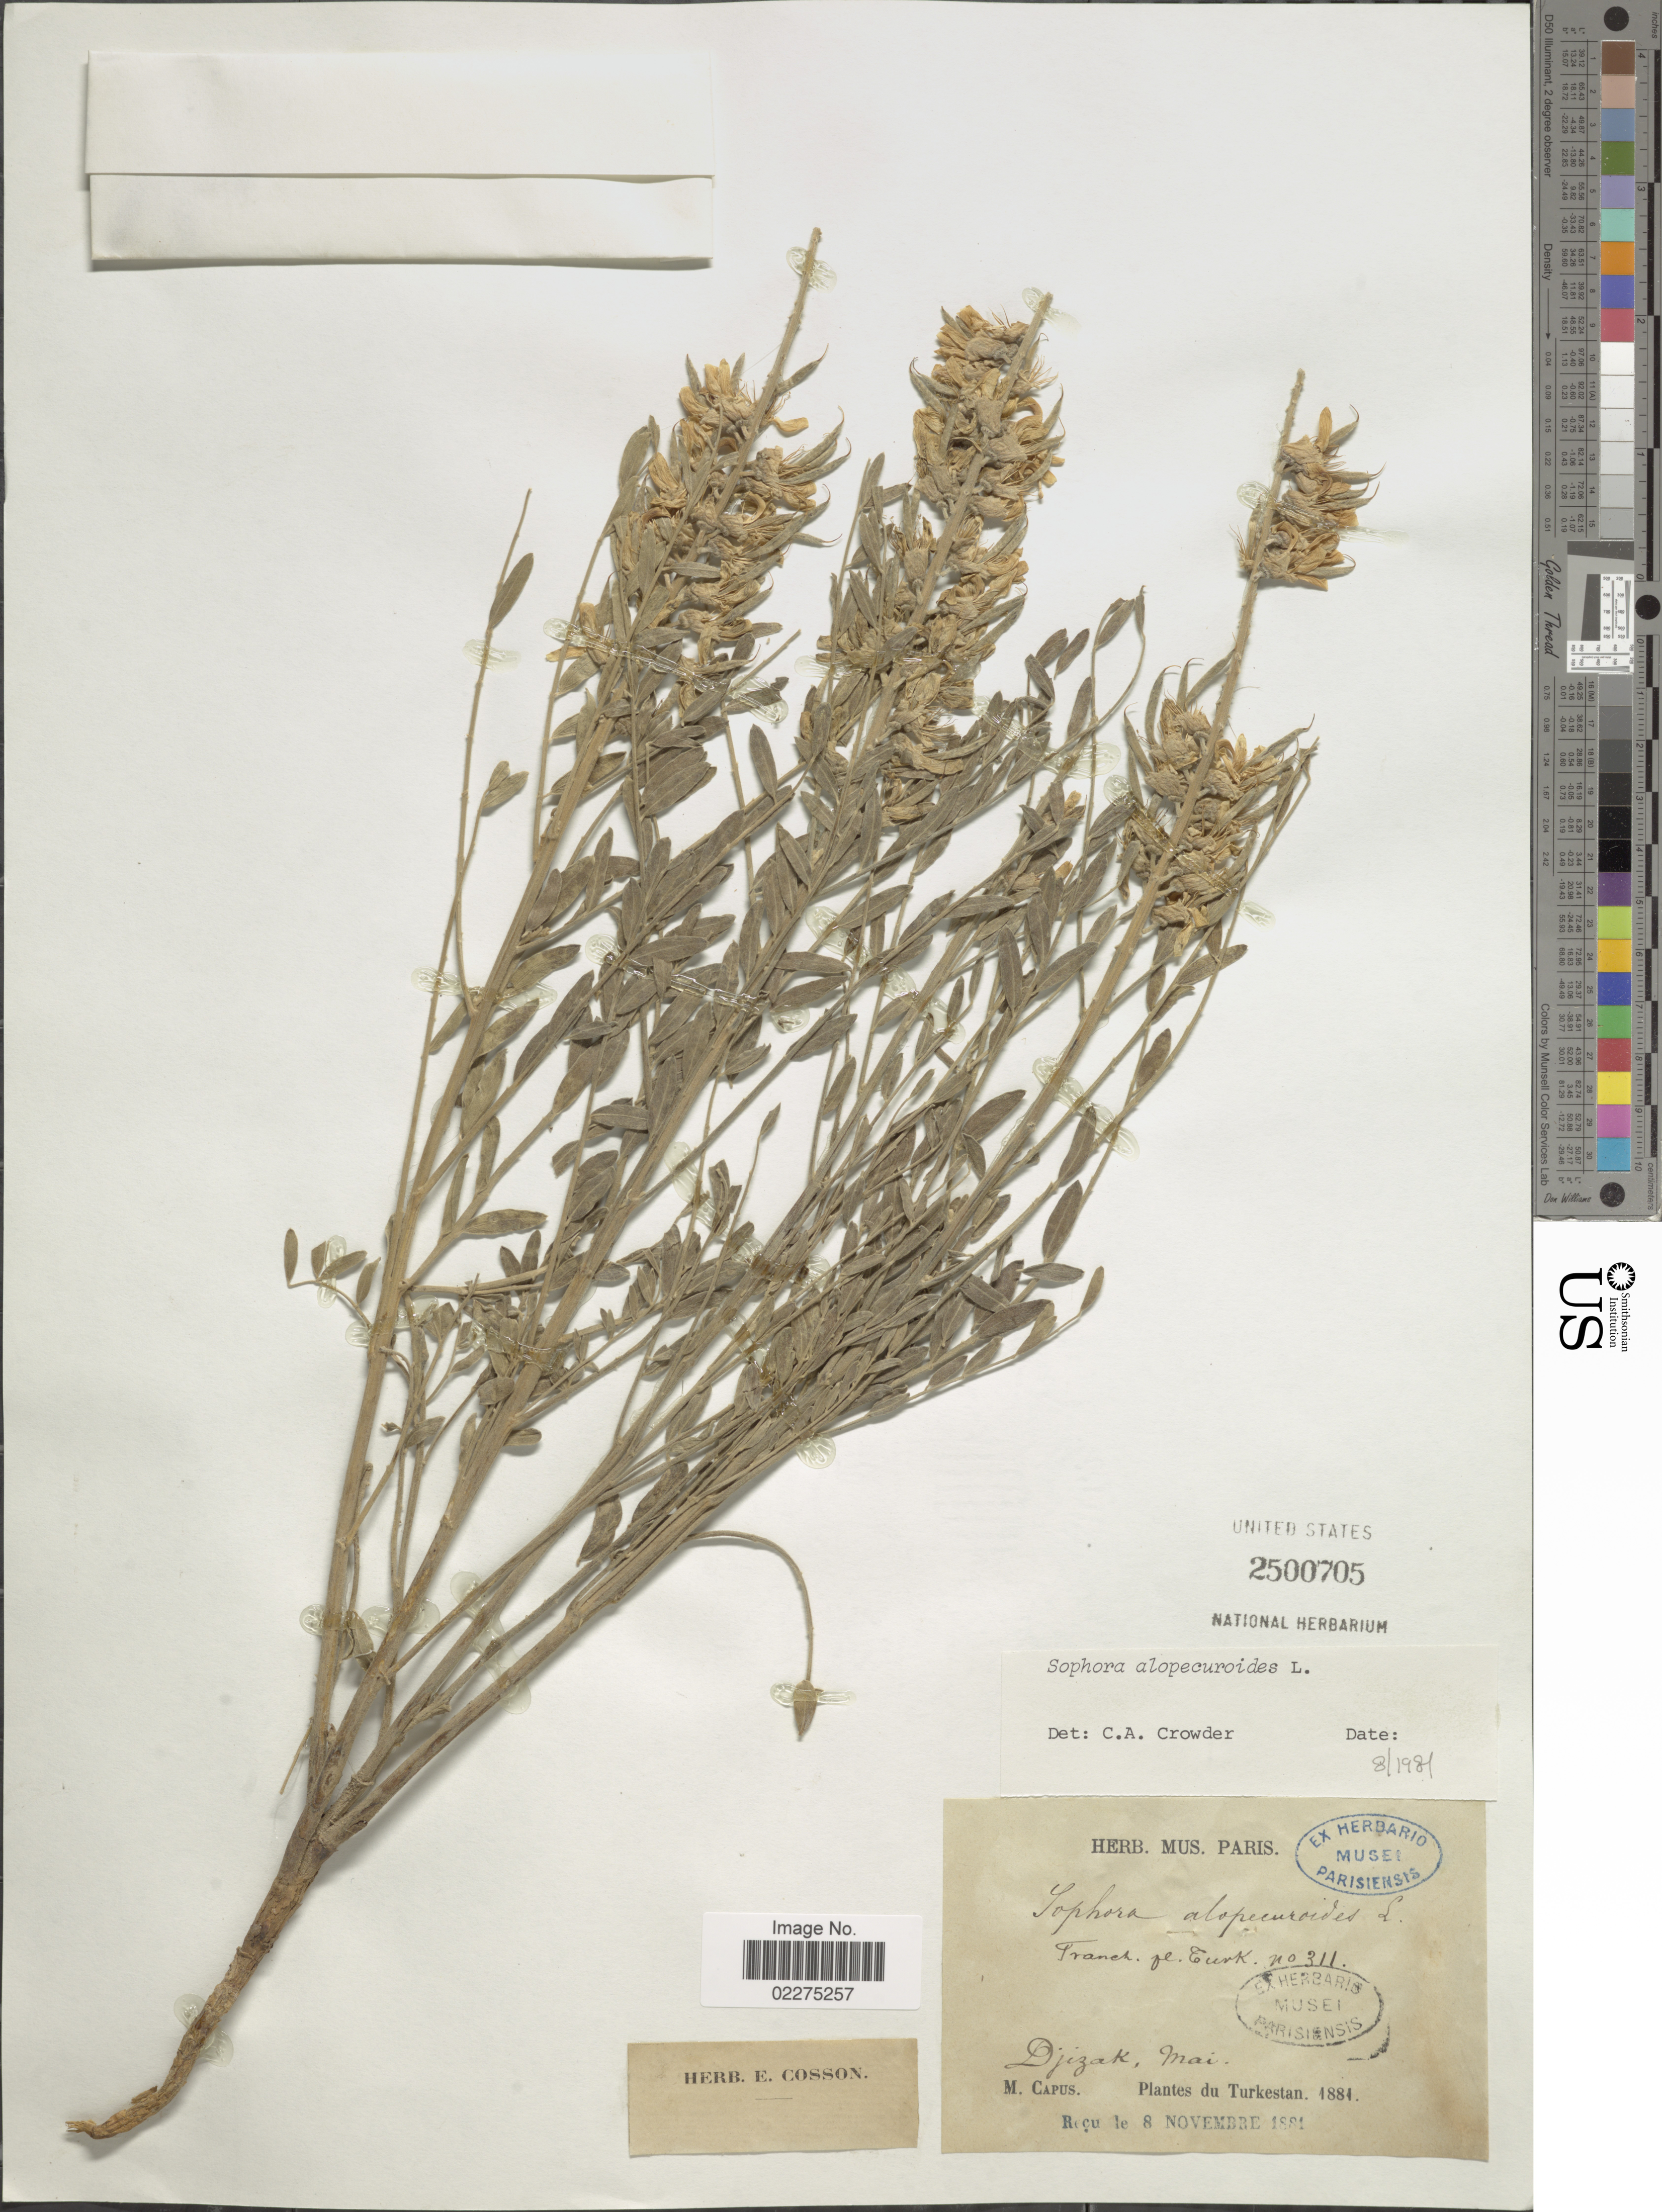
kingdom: Plantae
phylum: Tracheophyta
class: Magnoliopsida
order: Fabales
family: Fabaceae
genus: Sophora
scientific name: Sophora alopecuroides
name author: L.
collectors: M. Capus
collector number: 311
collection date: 1881-11-08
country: Turkey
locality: Franch. pl. Turk. Djezak, Turkestan [unsure placement]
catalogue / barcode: US 2500705